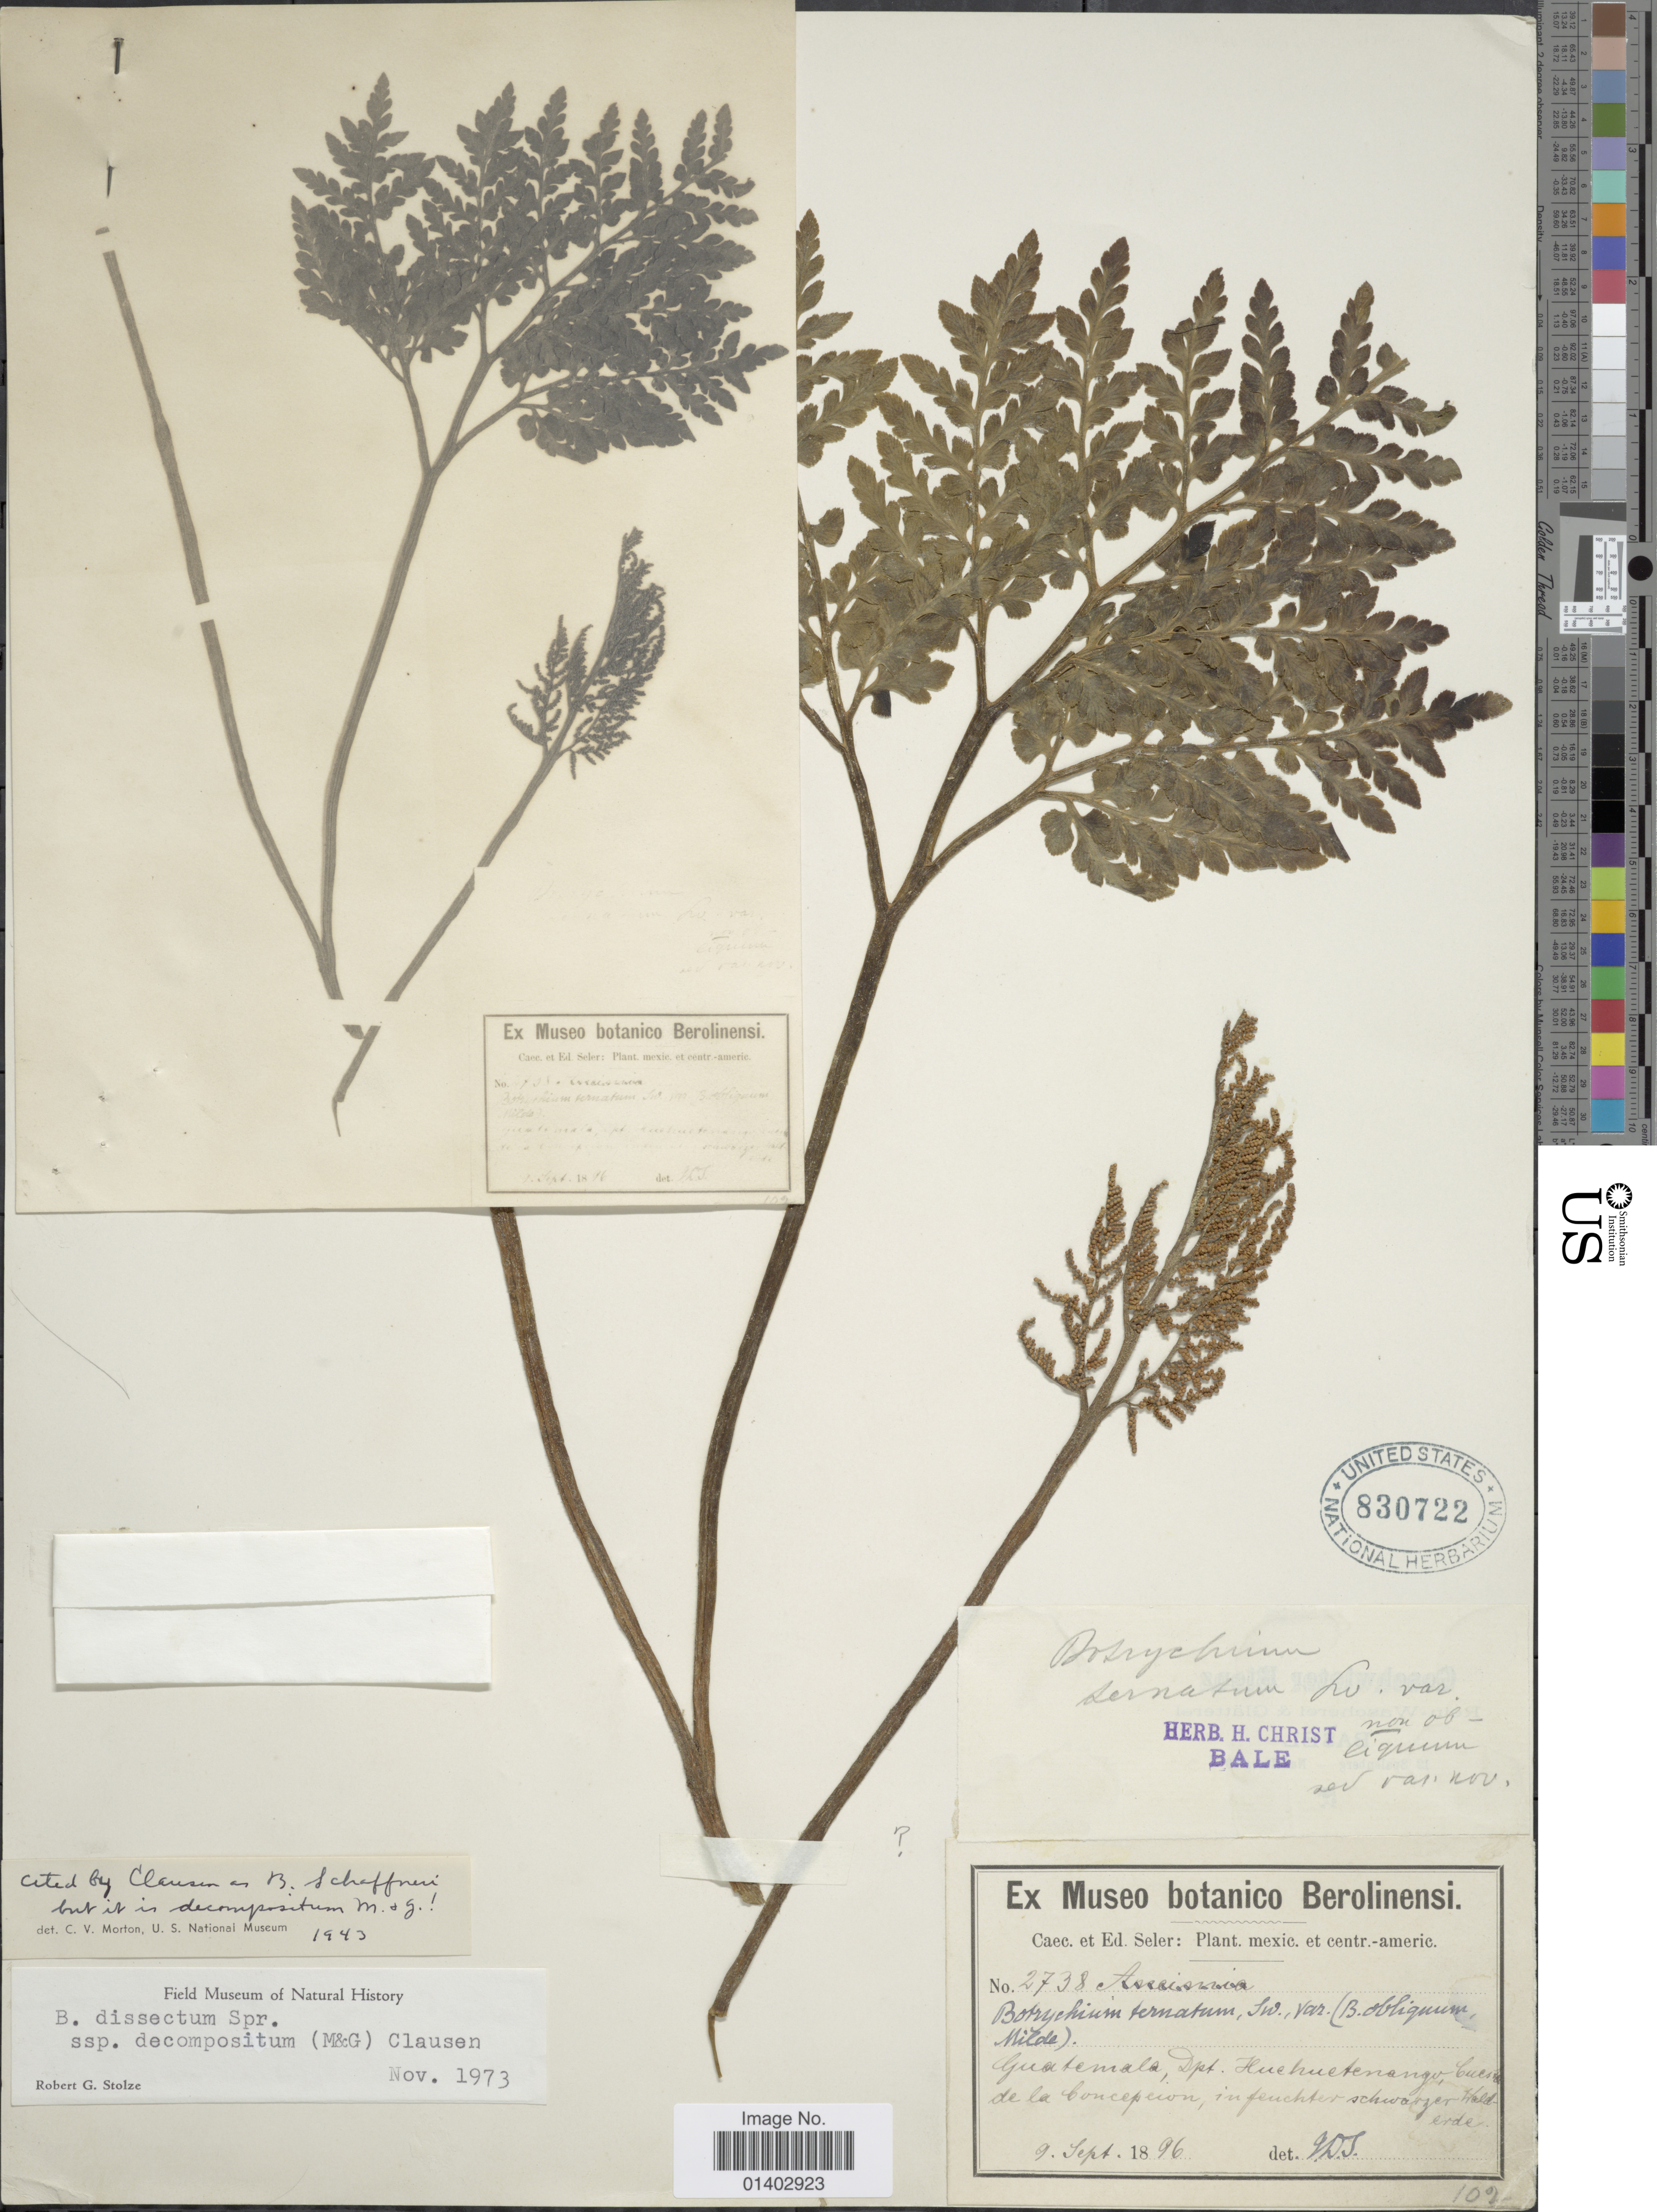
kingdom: Plantae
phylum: Tracheophyta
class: Polypodiopsida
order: Ophioglossales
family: Ophioglossaceae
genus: Botrychium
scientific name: Botrychium dissectum subsp. decompositum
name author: (M. Martens & Galeotti) R.T. Clausen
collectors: J. D. S.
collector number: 2738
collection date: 1896-09-09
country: Guatemala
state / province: Huehuetenango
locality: Cuesta de la Concepcion, in feuchter schwarzer walderde.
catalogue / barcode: US 830722